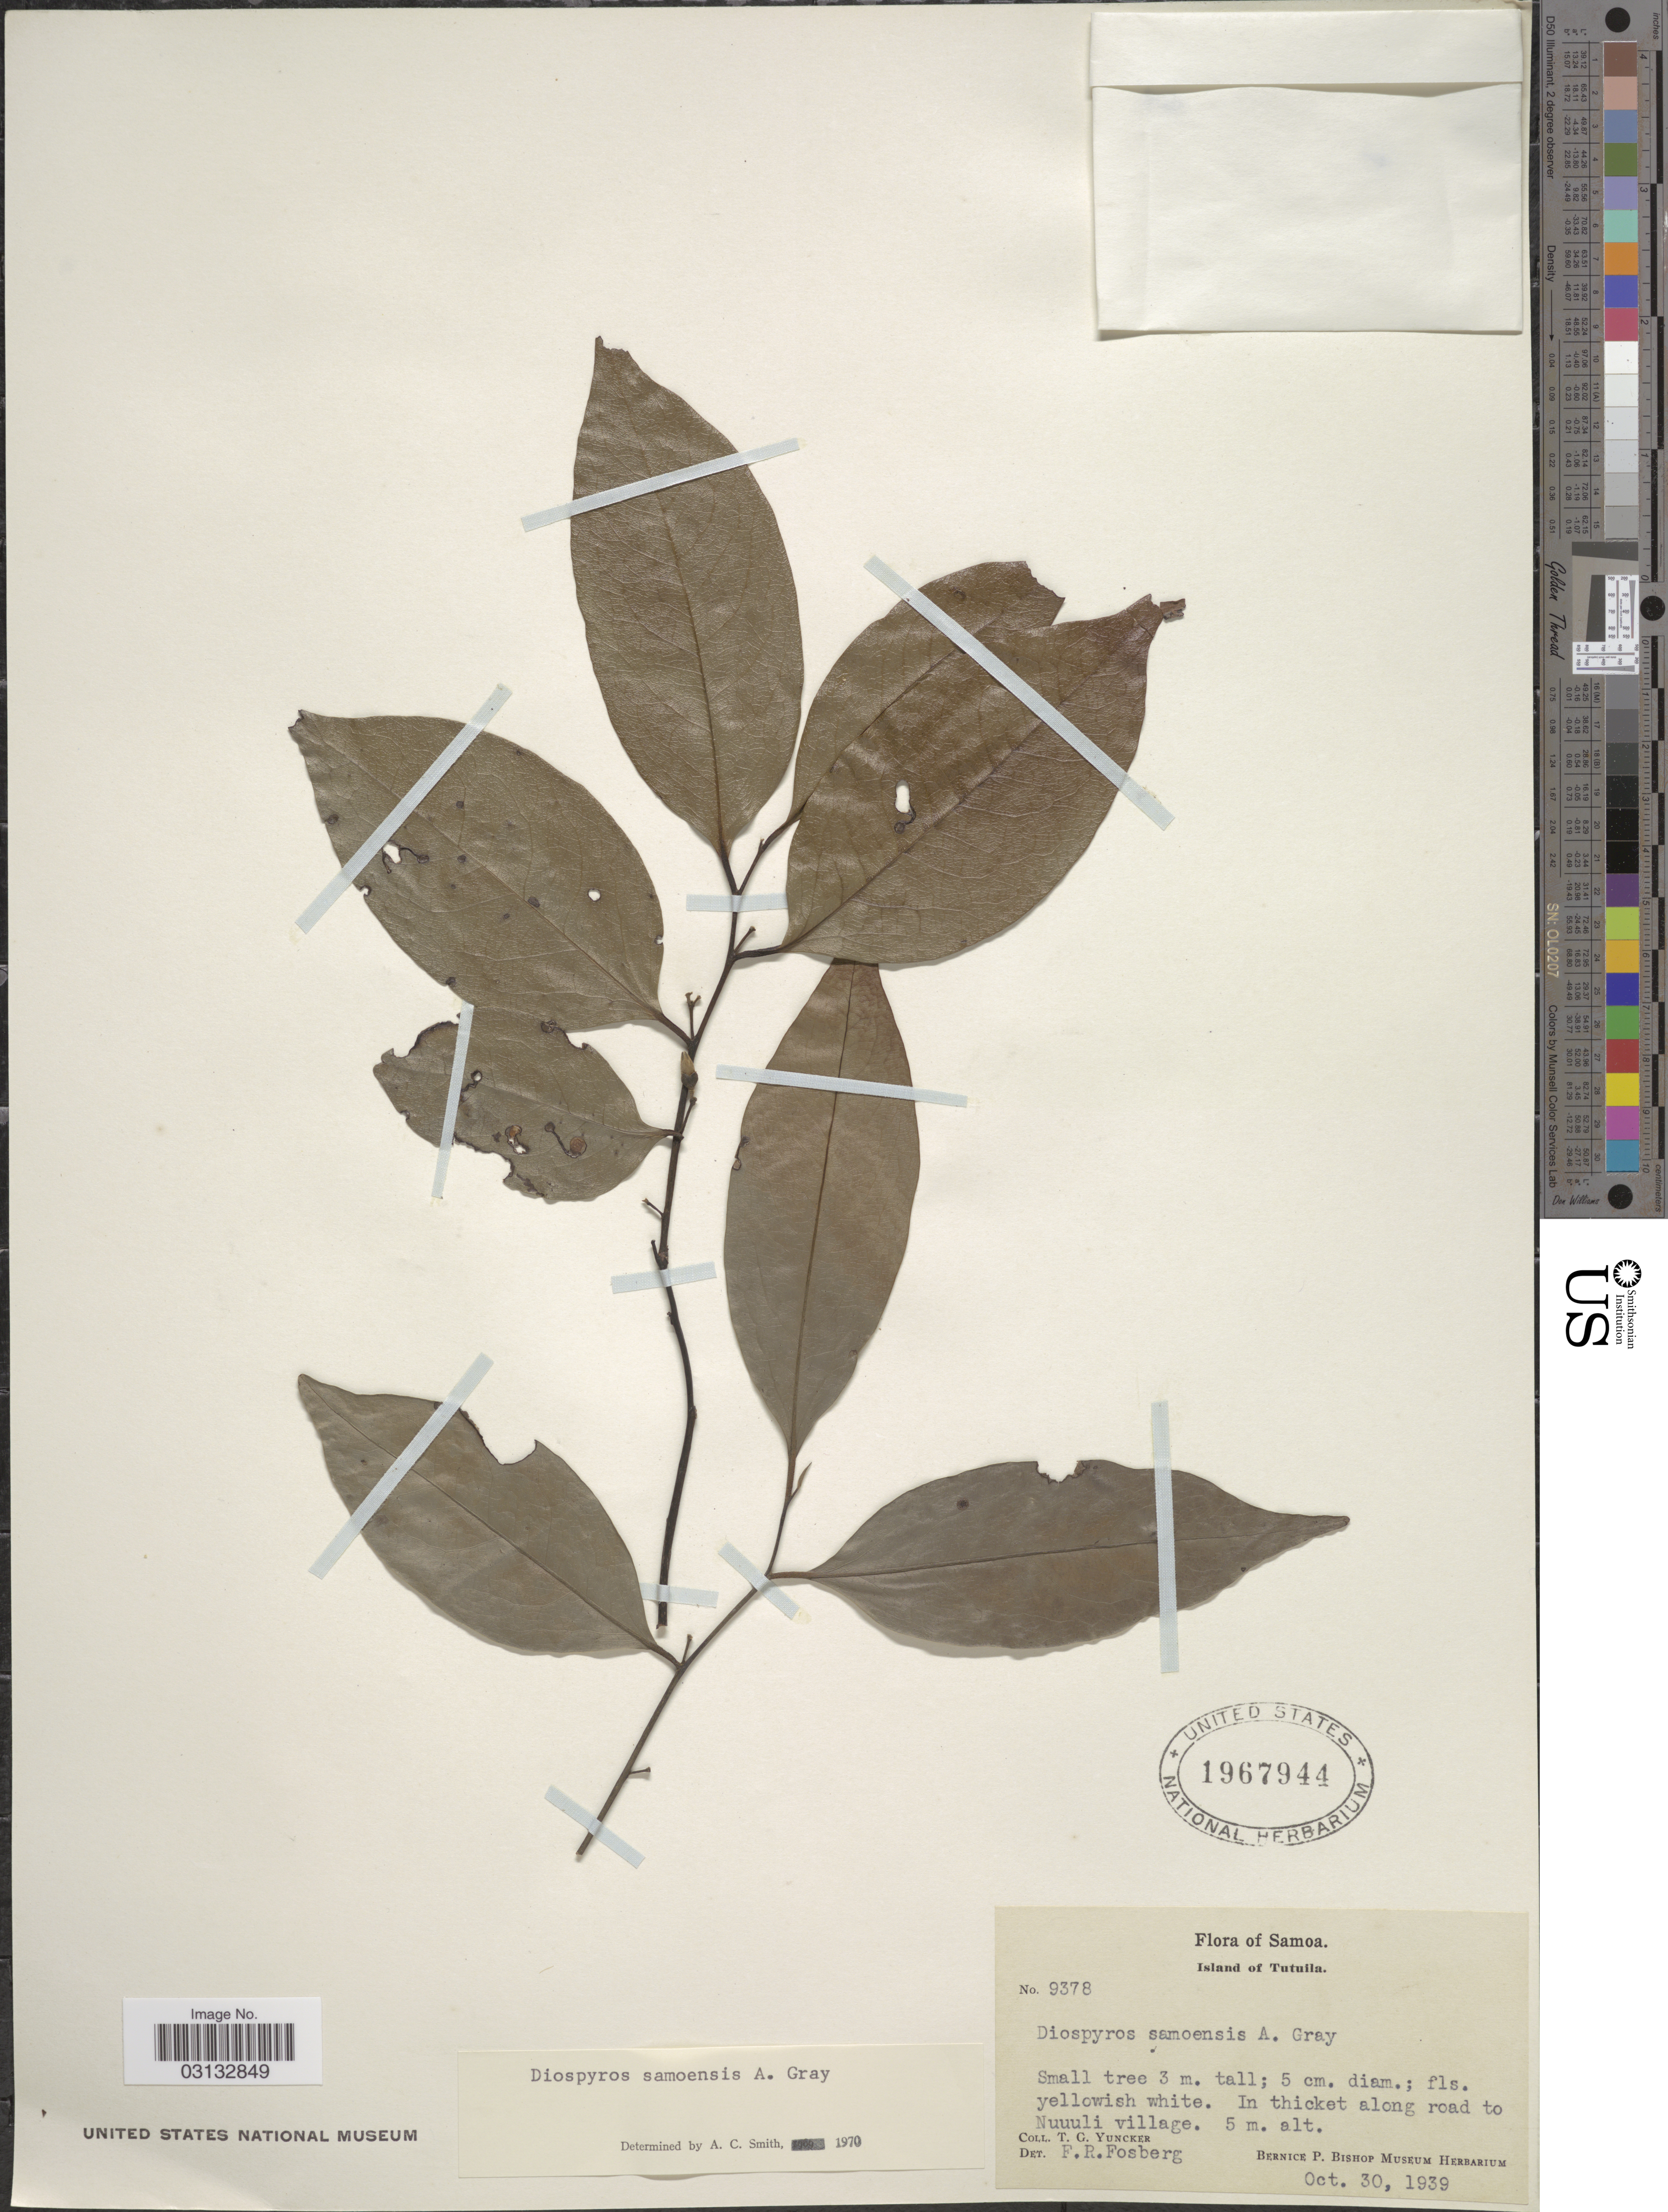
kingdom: Plantae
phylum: Tracheophyta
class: Magnoliopsida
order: Ericales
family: Ebenaceae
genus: Diospyros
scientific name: Diospyros samoensis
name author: A. Gray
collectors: T. G. Yuncker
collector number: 9378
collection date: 1939-10-30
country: American Samoa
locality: Samoa, Island of Tutuila. In thicket along road to Nuuuli village.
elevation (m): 5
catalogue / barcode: US 1967944